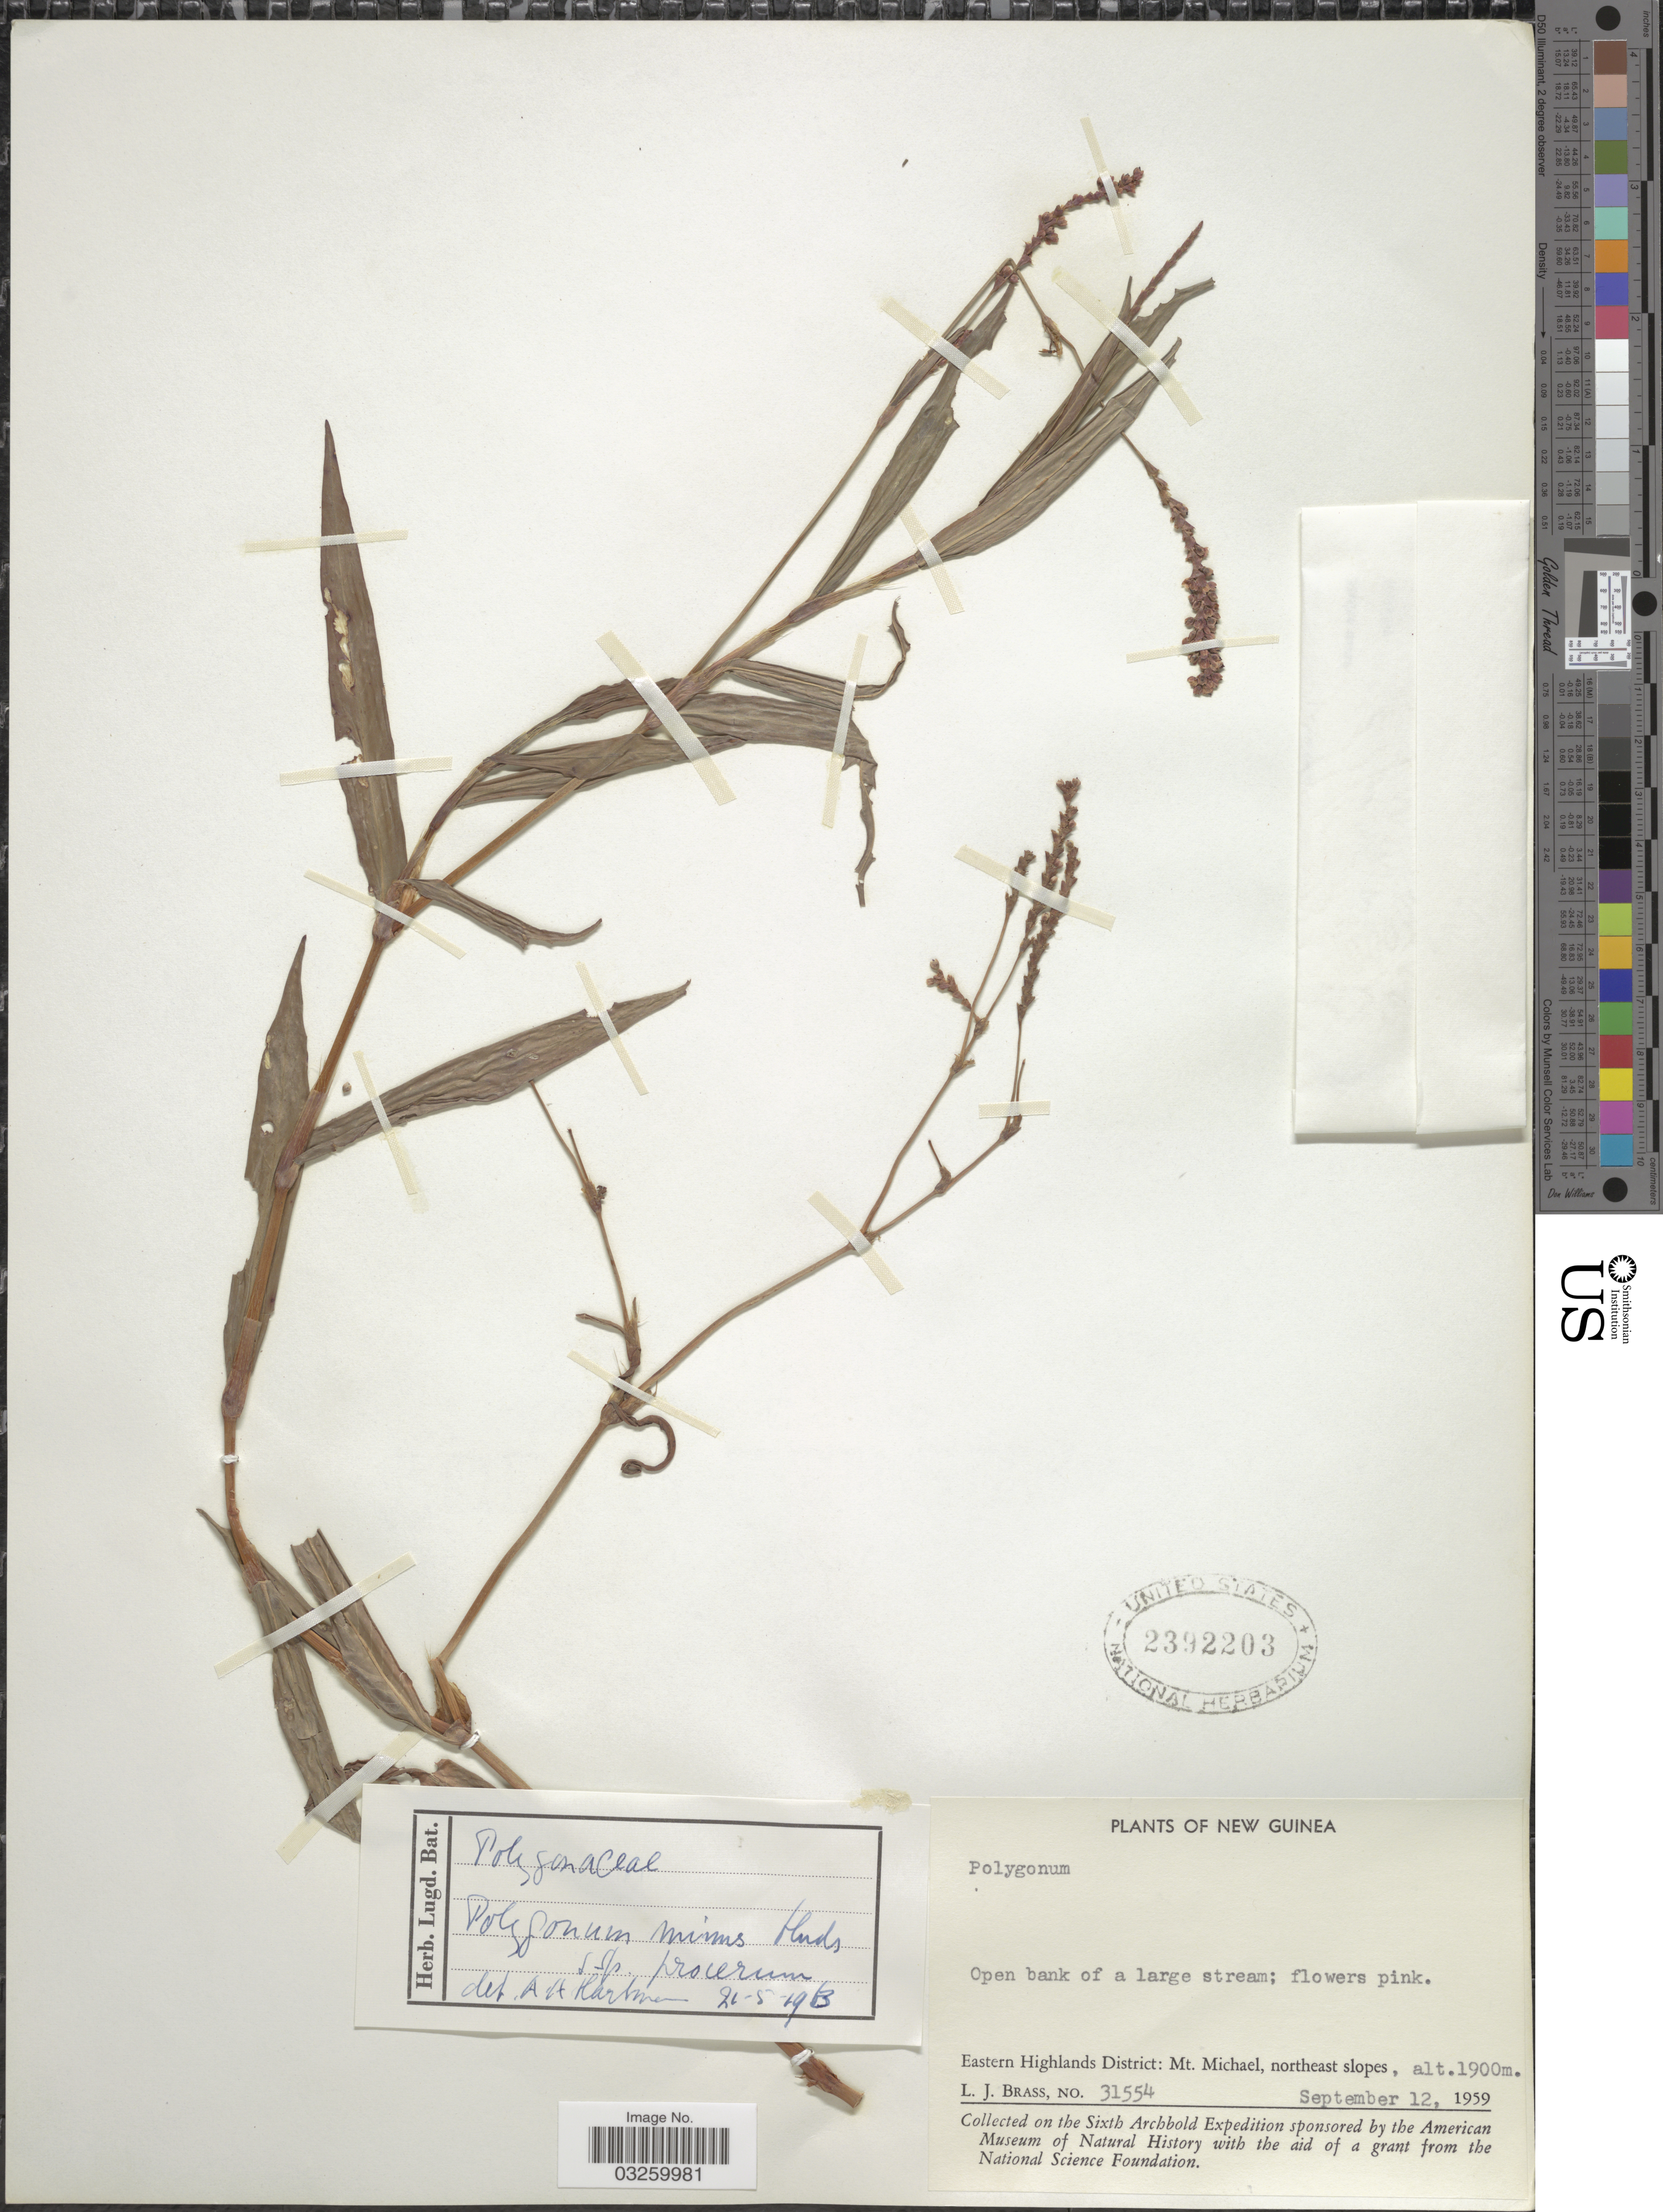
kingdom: Plantae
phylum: Tracheophyta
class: Magnoliopsida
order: Caryophyllales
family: Polygonaceae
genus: Persicaria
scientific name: Persicaria minor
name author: (Huds.) Opiz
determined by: Wagner, W. L., (BOT), Smithsonian Institution - National Museum of Natural History (UNITED STATES)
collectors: L. J. Brass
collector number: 31554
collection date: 1959-09-12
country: Papua New Guinea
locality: New Guinea. Eastern Highlands District: Mt. Michael, northeast slopes.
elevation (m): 1900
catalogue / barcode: US 2392203